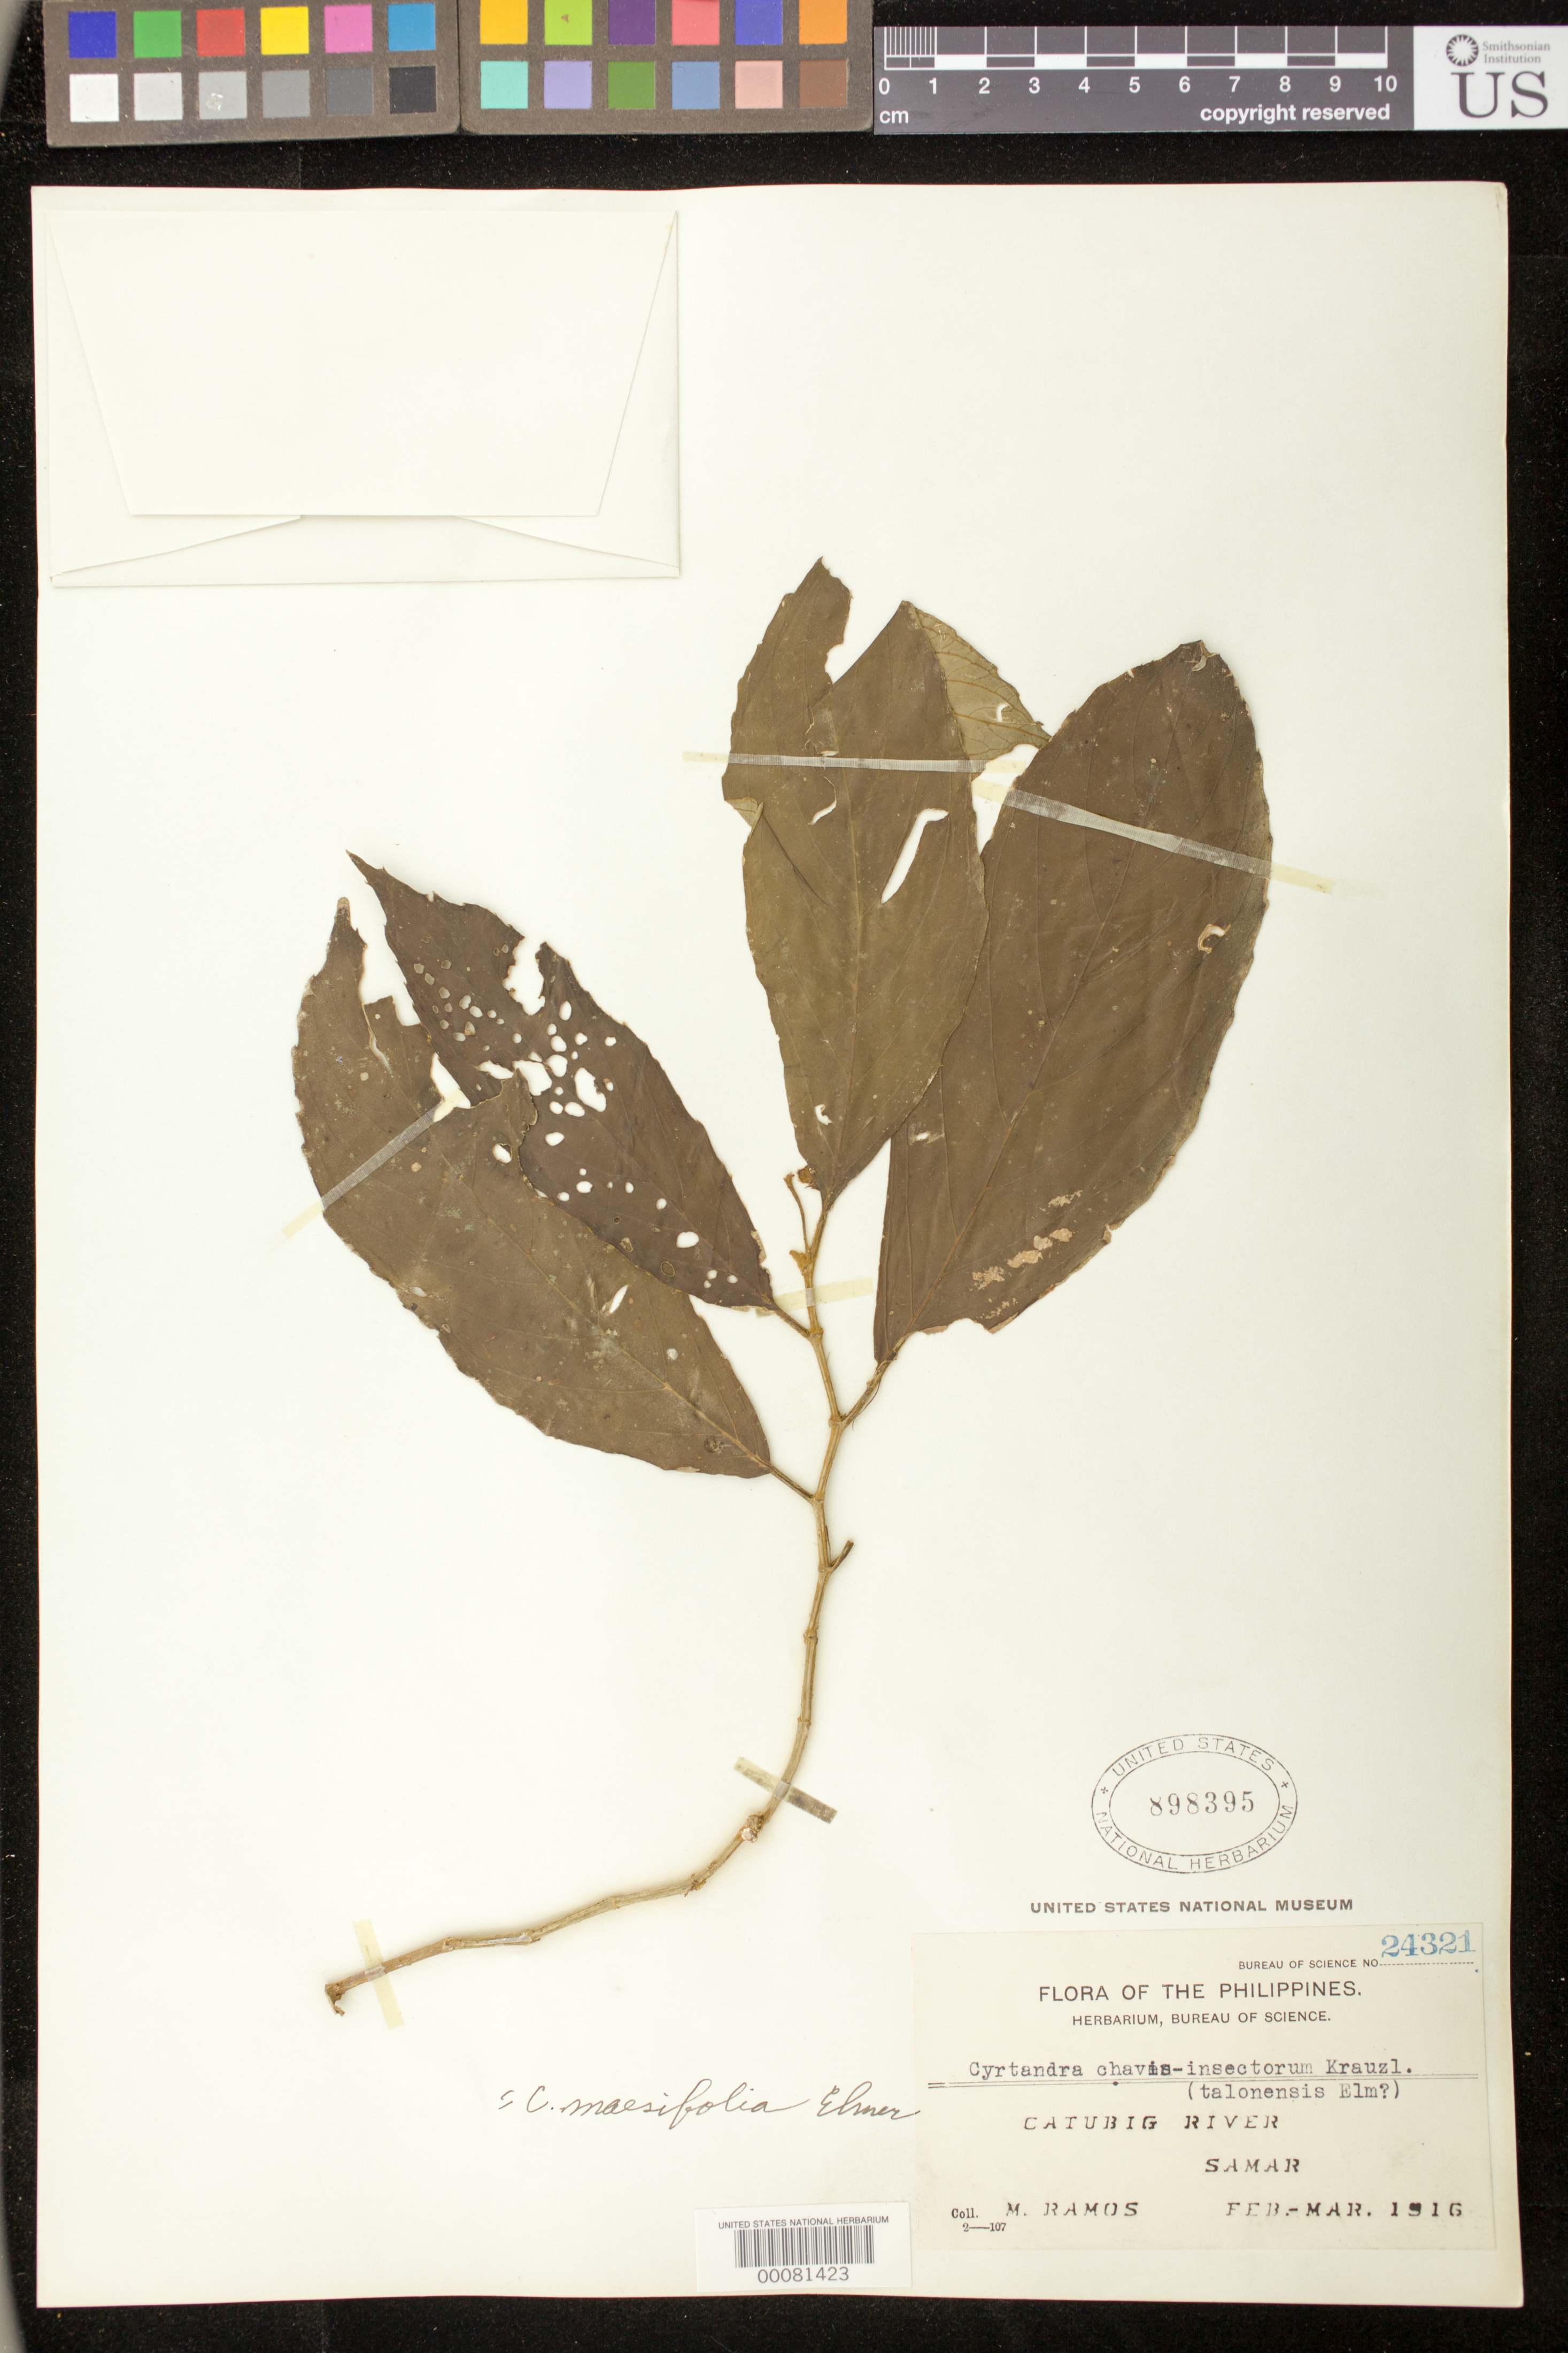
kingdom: Plantae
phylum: Tracheophyta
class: Magnoliopsida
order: Lamiales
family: Gesneriaceae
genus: Cyrtandra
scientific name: Cyrtandra maesifolia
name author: Elmer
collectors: M. Ramos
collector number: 24321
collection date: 1916-02/1916-03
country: Philippines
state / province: Eastern Visayas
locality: Catubig River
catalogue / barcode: US 898395